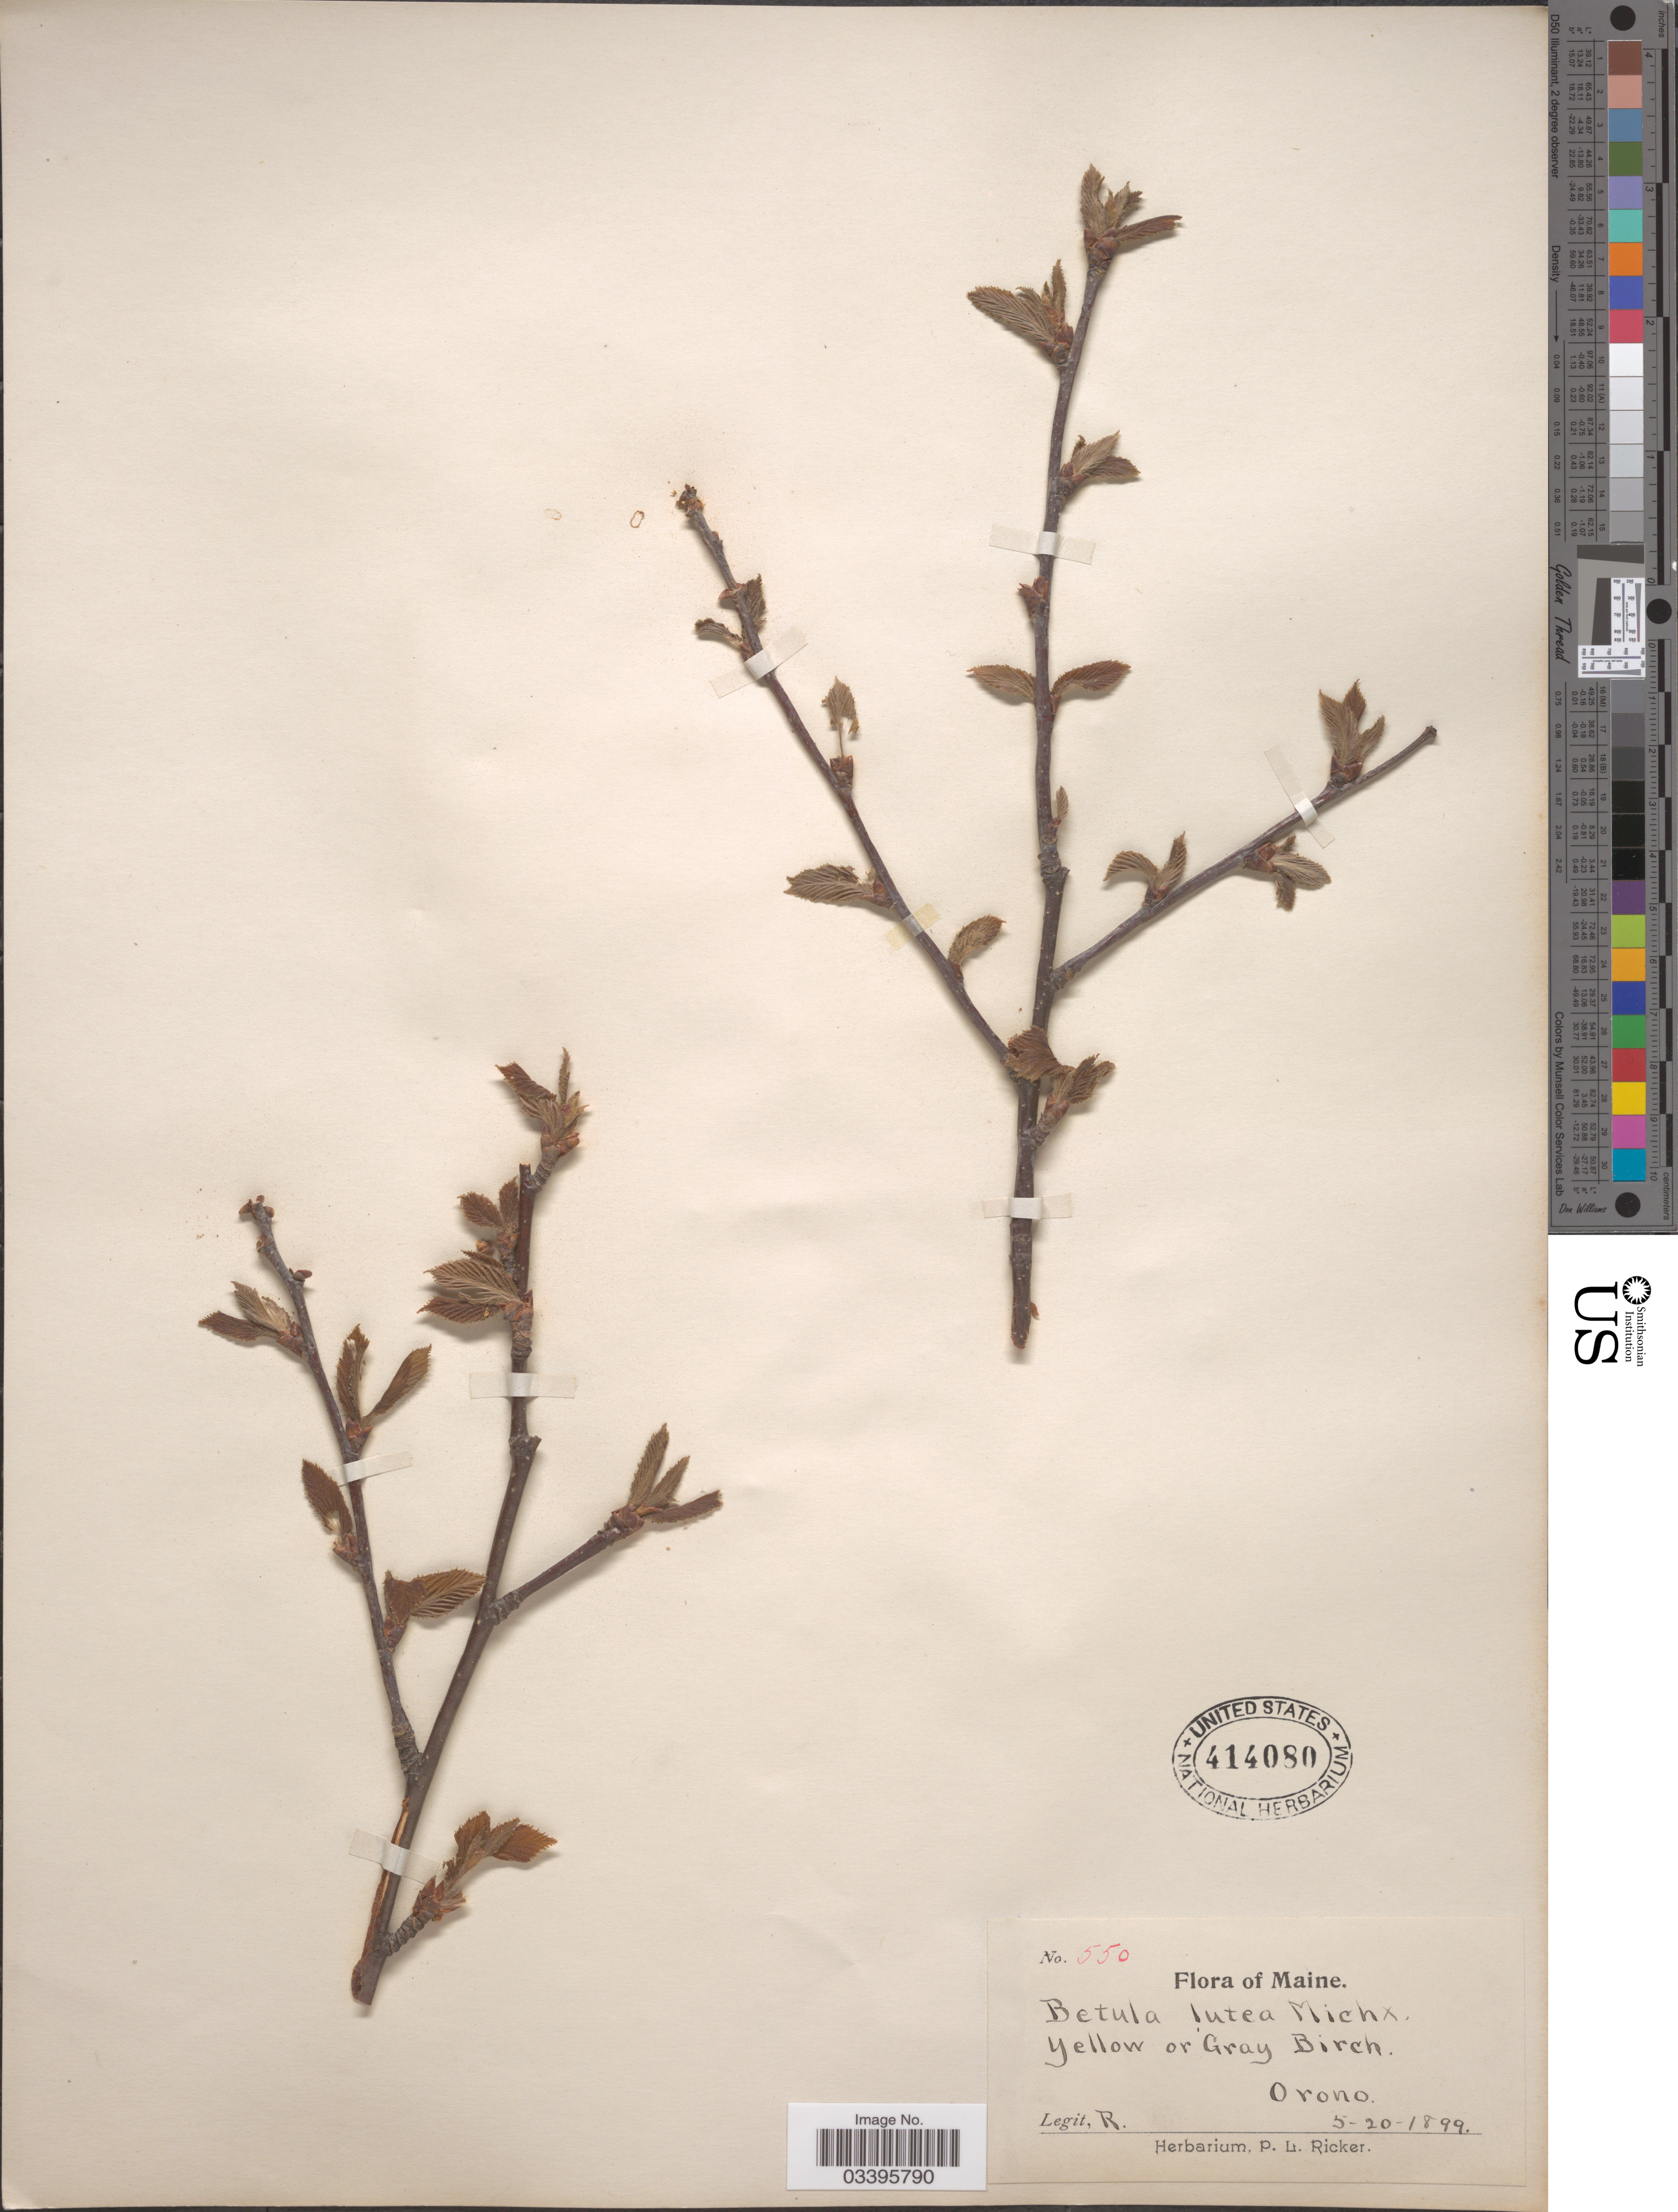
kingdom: Plantae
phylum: Tracheophyta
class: Magnoliopsida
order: Fagales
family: Betulaceae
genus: Betula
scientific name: Betula lutea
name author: F. Michx.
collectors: P. Ricker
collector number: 550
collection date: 1899-05-20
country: United States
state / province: Maine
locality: Orono.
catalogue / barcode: US 414080